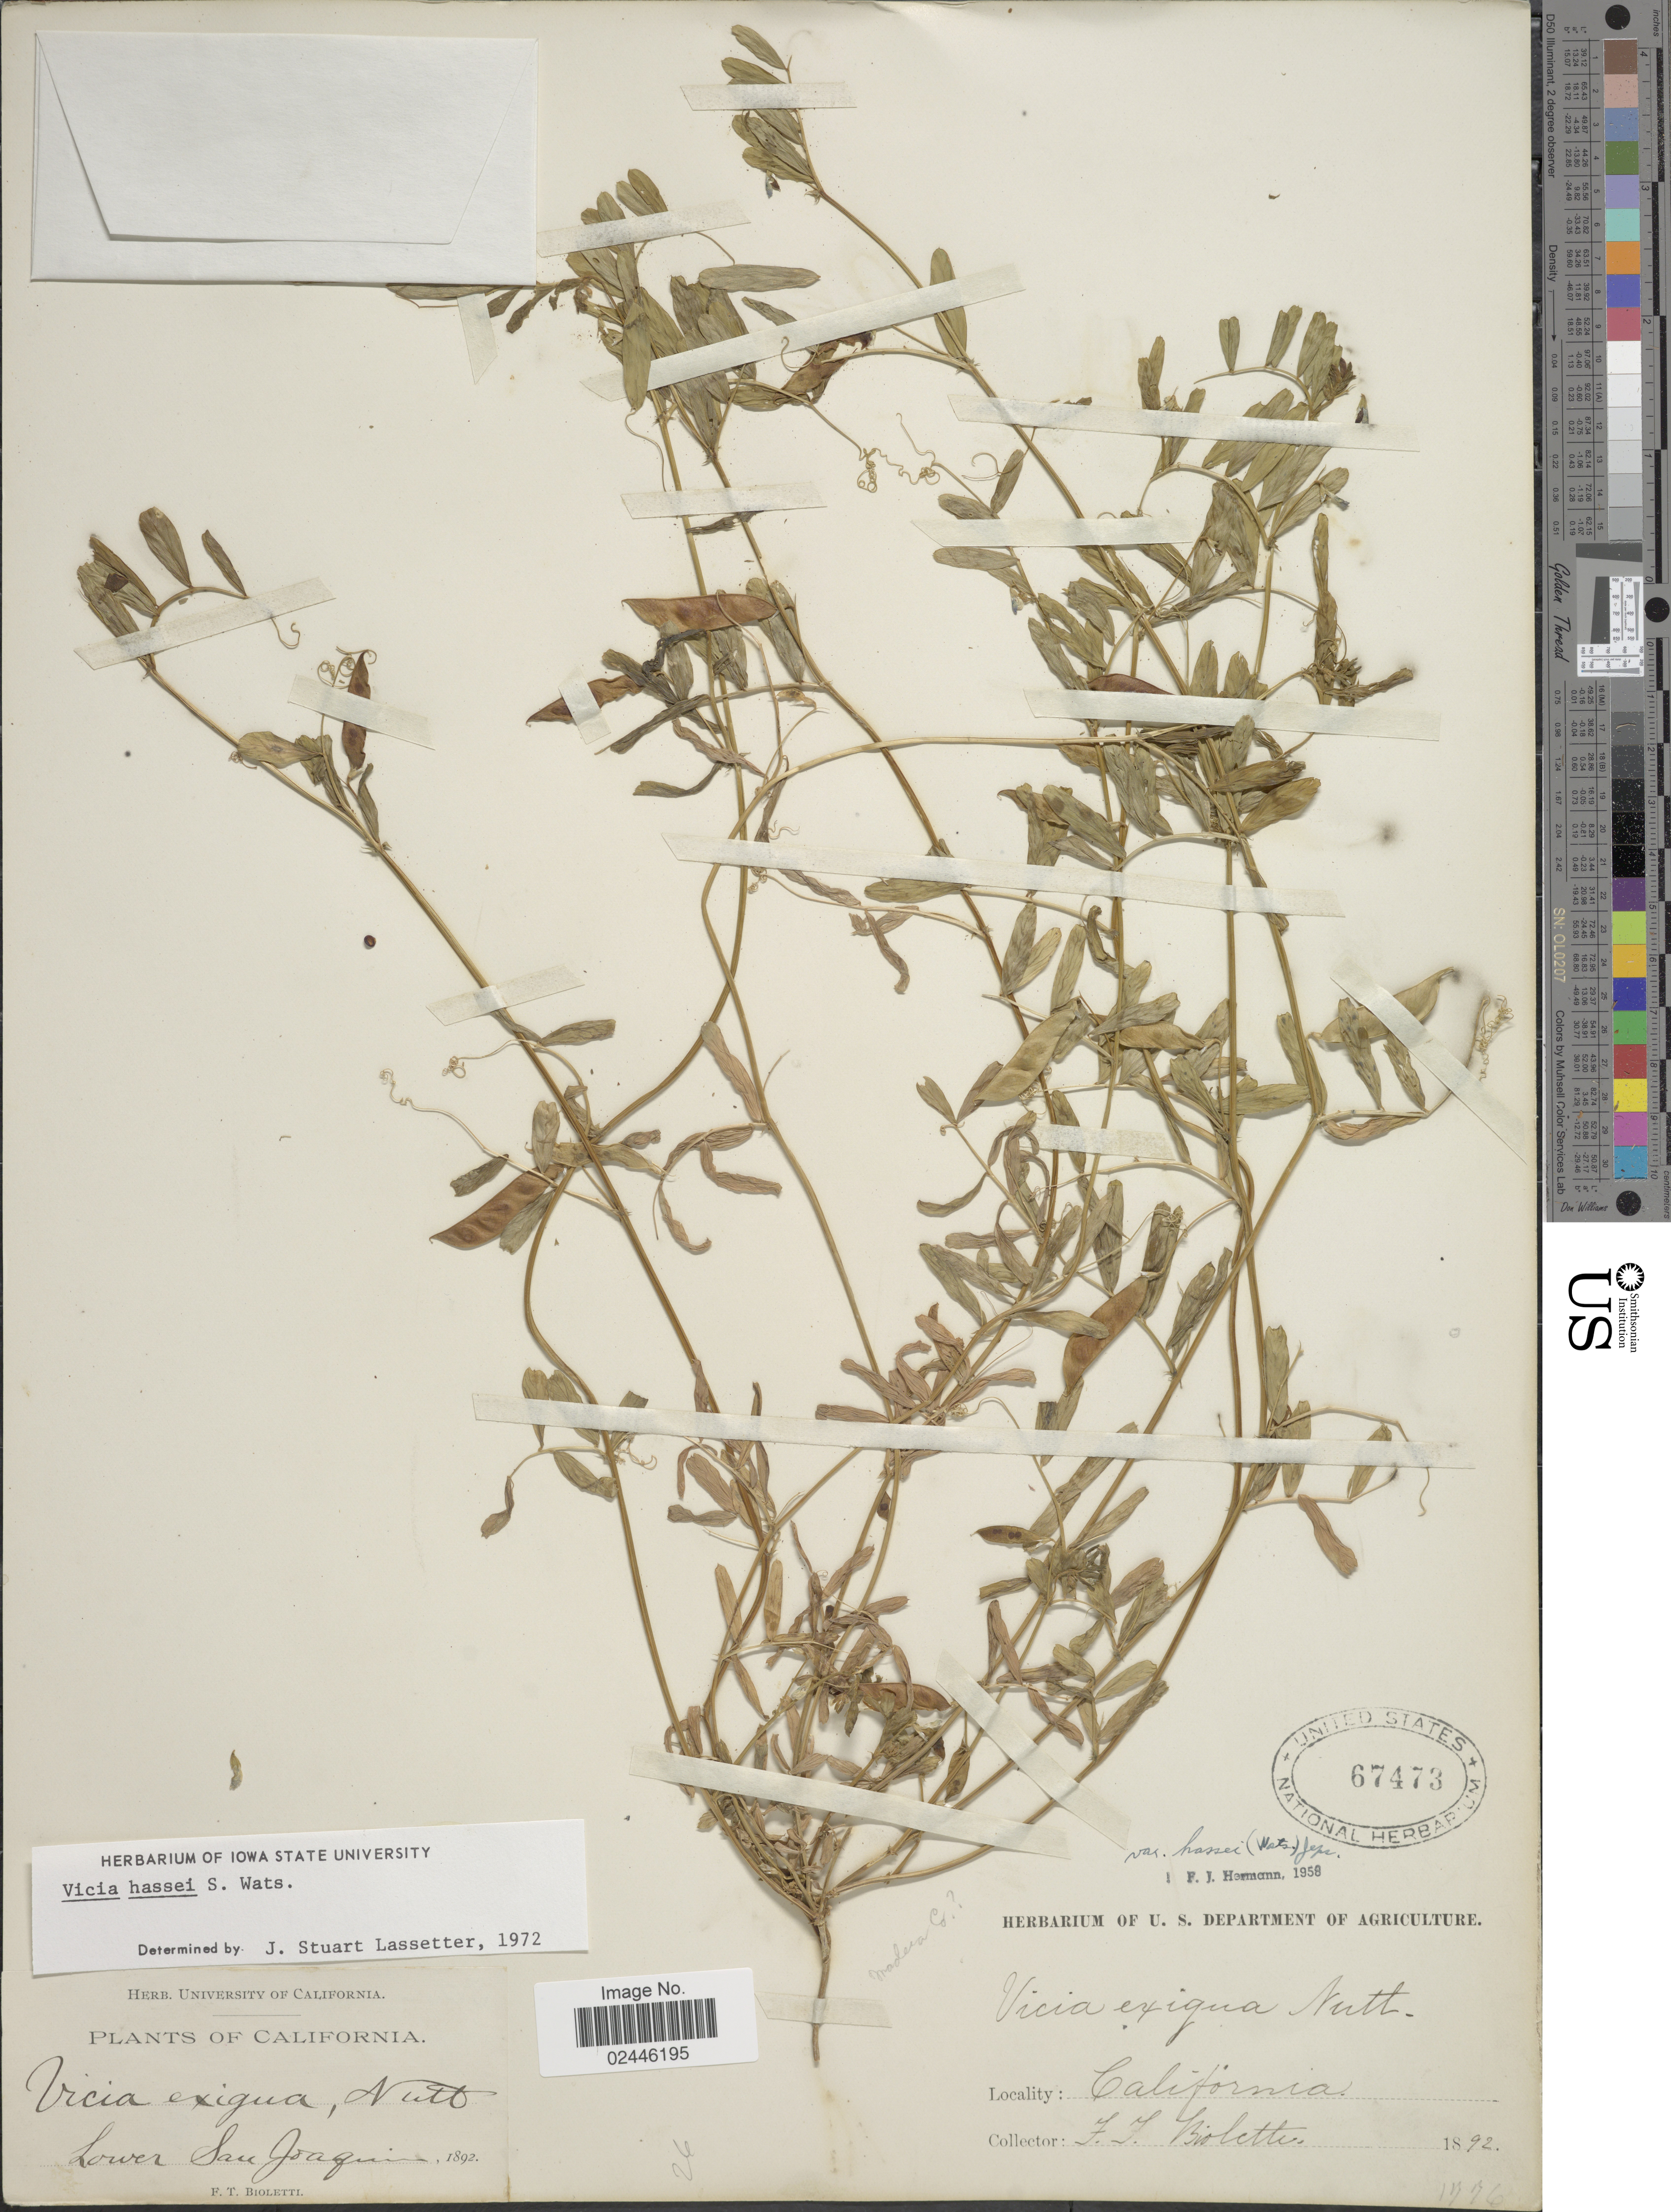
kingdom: Plantae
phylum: Tracheophyta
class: Magnoliopsida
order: Fabales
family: Fabaceae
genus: Vicia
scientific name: Vicia hassei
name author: S. Watson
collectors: F. T. Bioletti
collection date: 1892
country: United States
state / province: California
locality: Lower Sao Joaquim. Madesa Co.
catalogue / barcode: US 67473